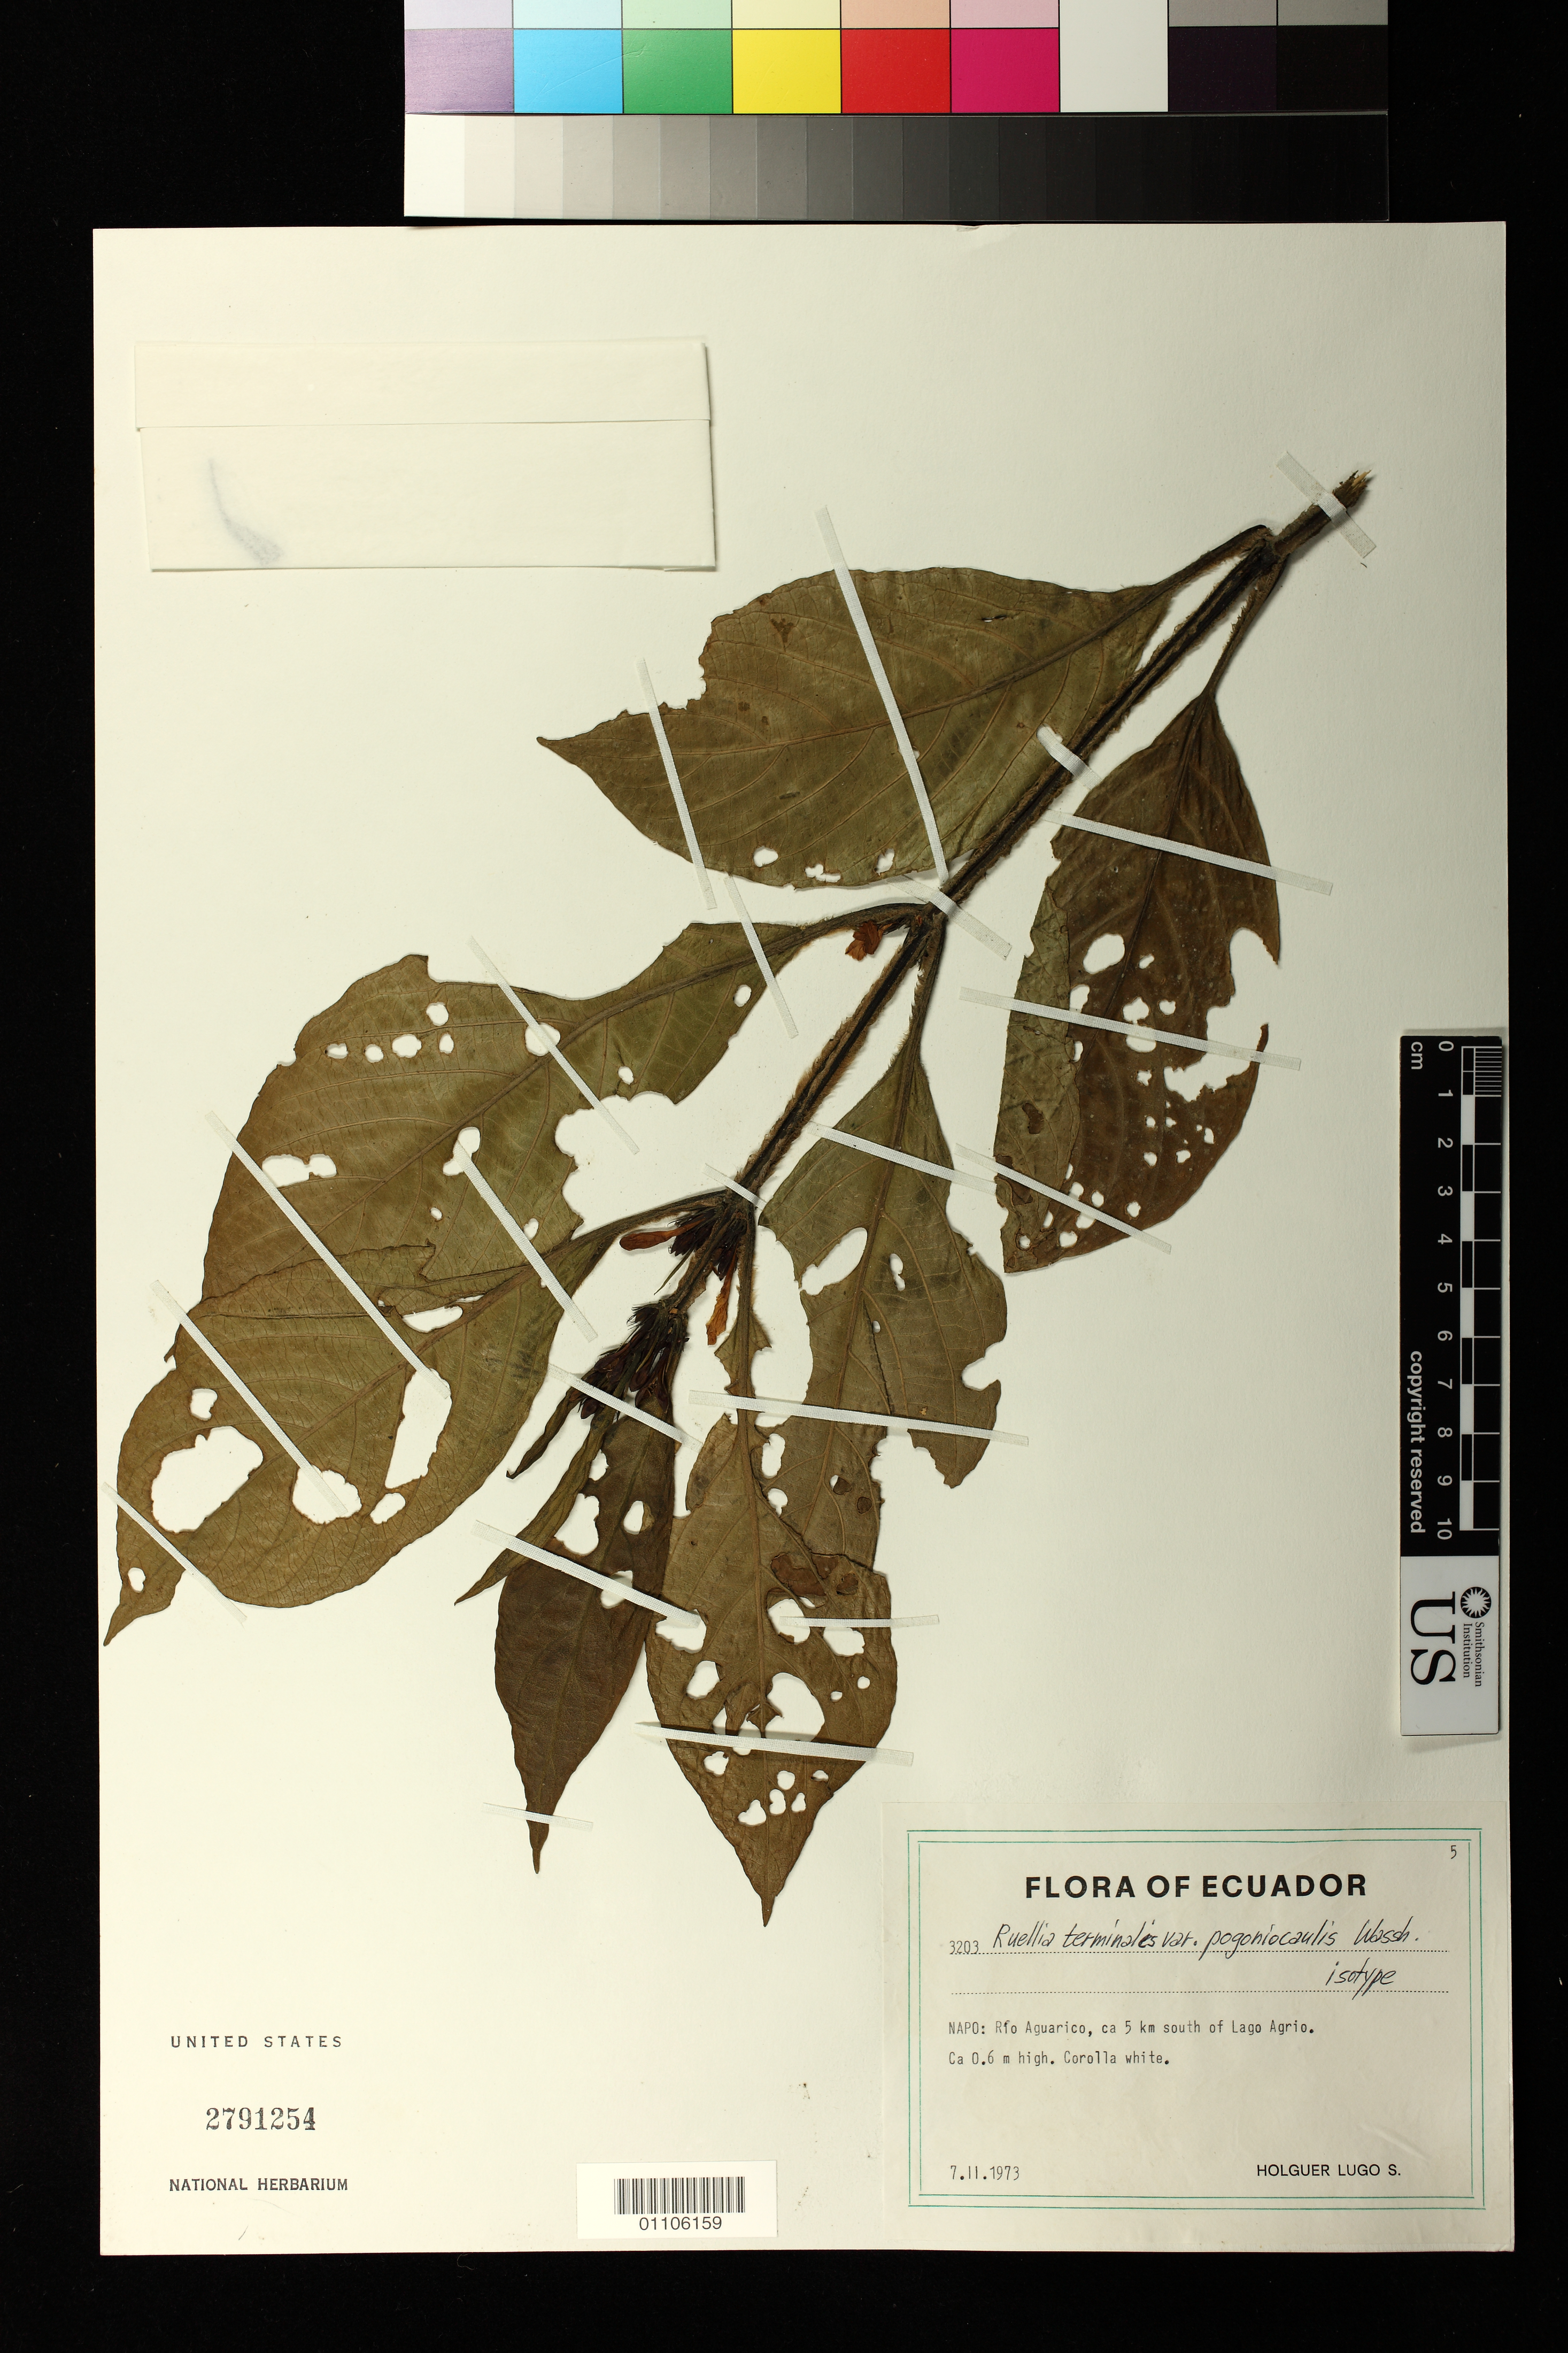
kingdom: Plantae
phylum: Tracheophyta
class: Magnoliopsida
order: Lamiales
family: Acanthaceae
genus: Ruellia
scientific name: Ruellia terminalis var. pogoniocaulis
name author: Wassh.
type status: Isotype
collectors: H. Lugo S.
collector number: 3203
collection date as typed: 7. II. 1973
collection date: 1973-02-07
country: Ecuador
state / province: Napo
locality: Rio Aguarico, ca. 5 km. south of Lago Agrio.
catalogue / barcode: US 2791254